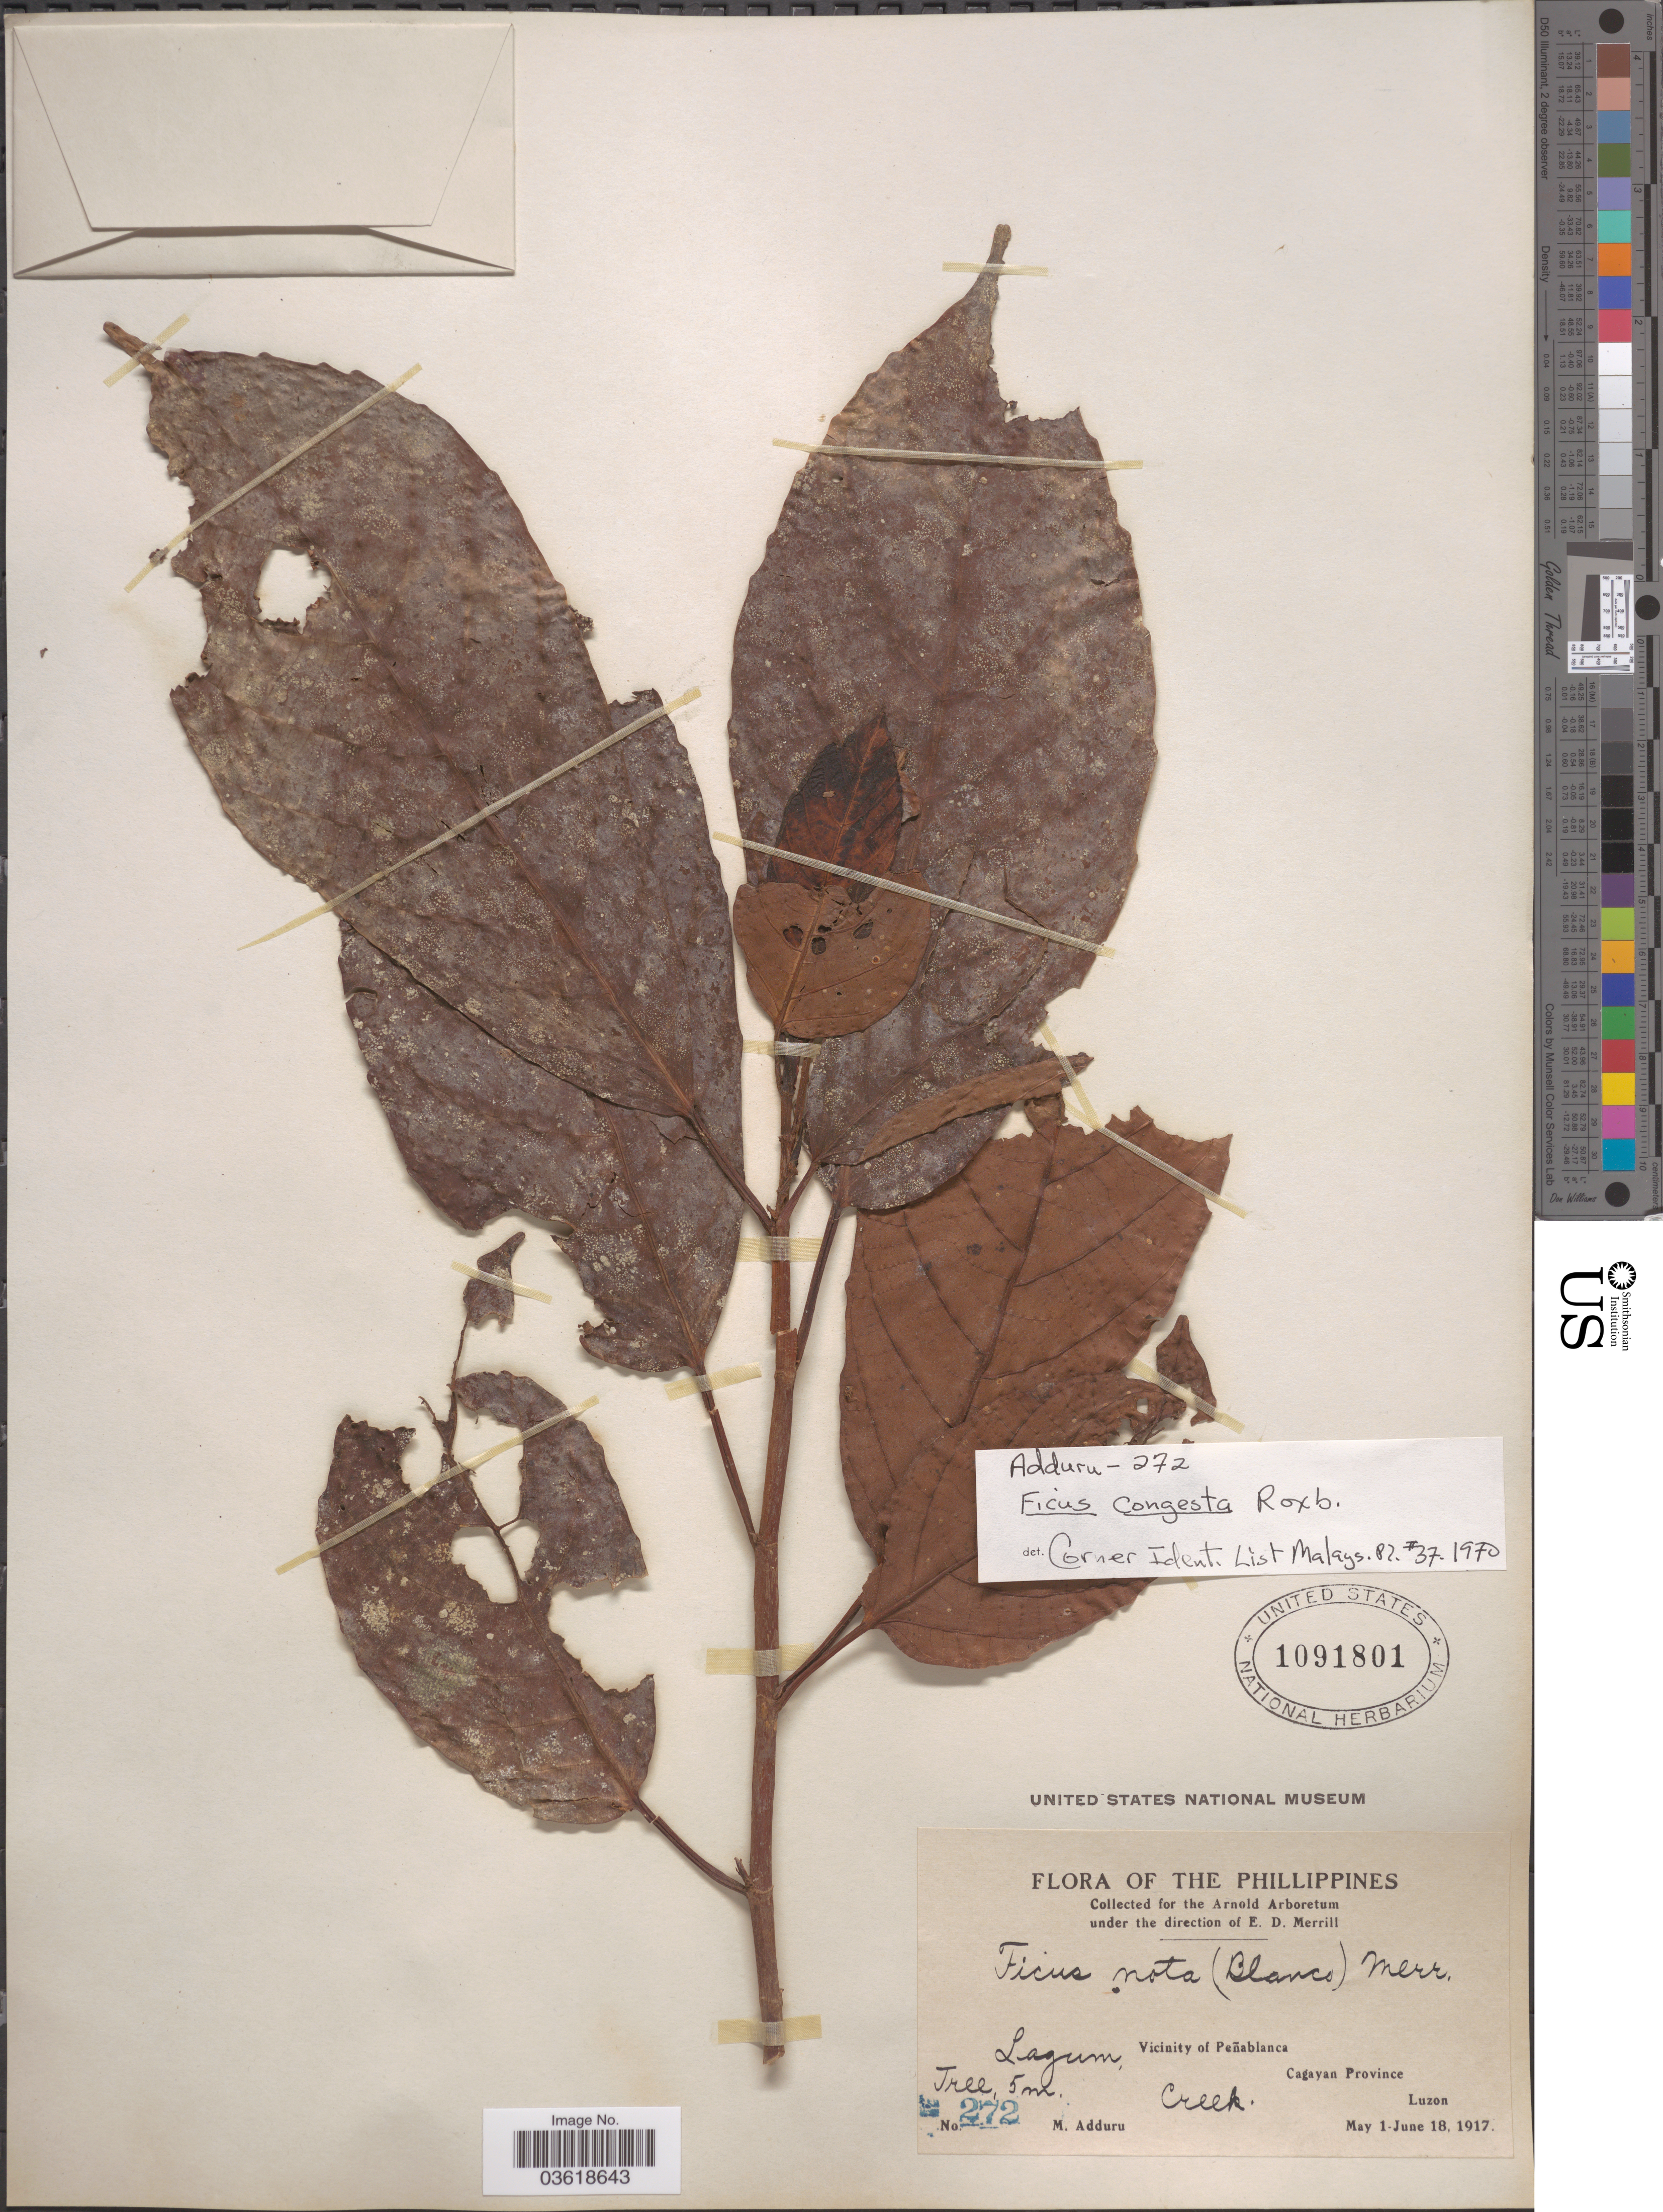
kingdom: Plantae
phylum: Tracheophyta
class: Magnoliopsida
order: Rosales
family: Moraceae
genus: Ficus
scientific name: Ficus congesta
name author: Roxb.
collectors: M. Adduru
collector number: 272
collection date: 1917-05-01/1917-06-18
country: Philippines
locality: Lagum Creek. Vicinity of Peñablanca. Cagayan Province. Luzon.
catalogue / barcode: US 1091801